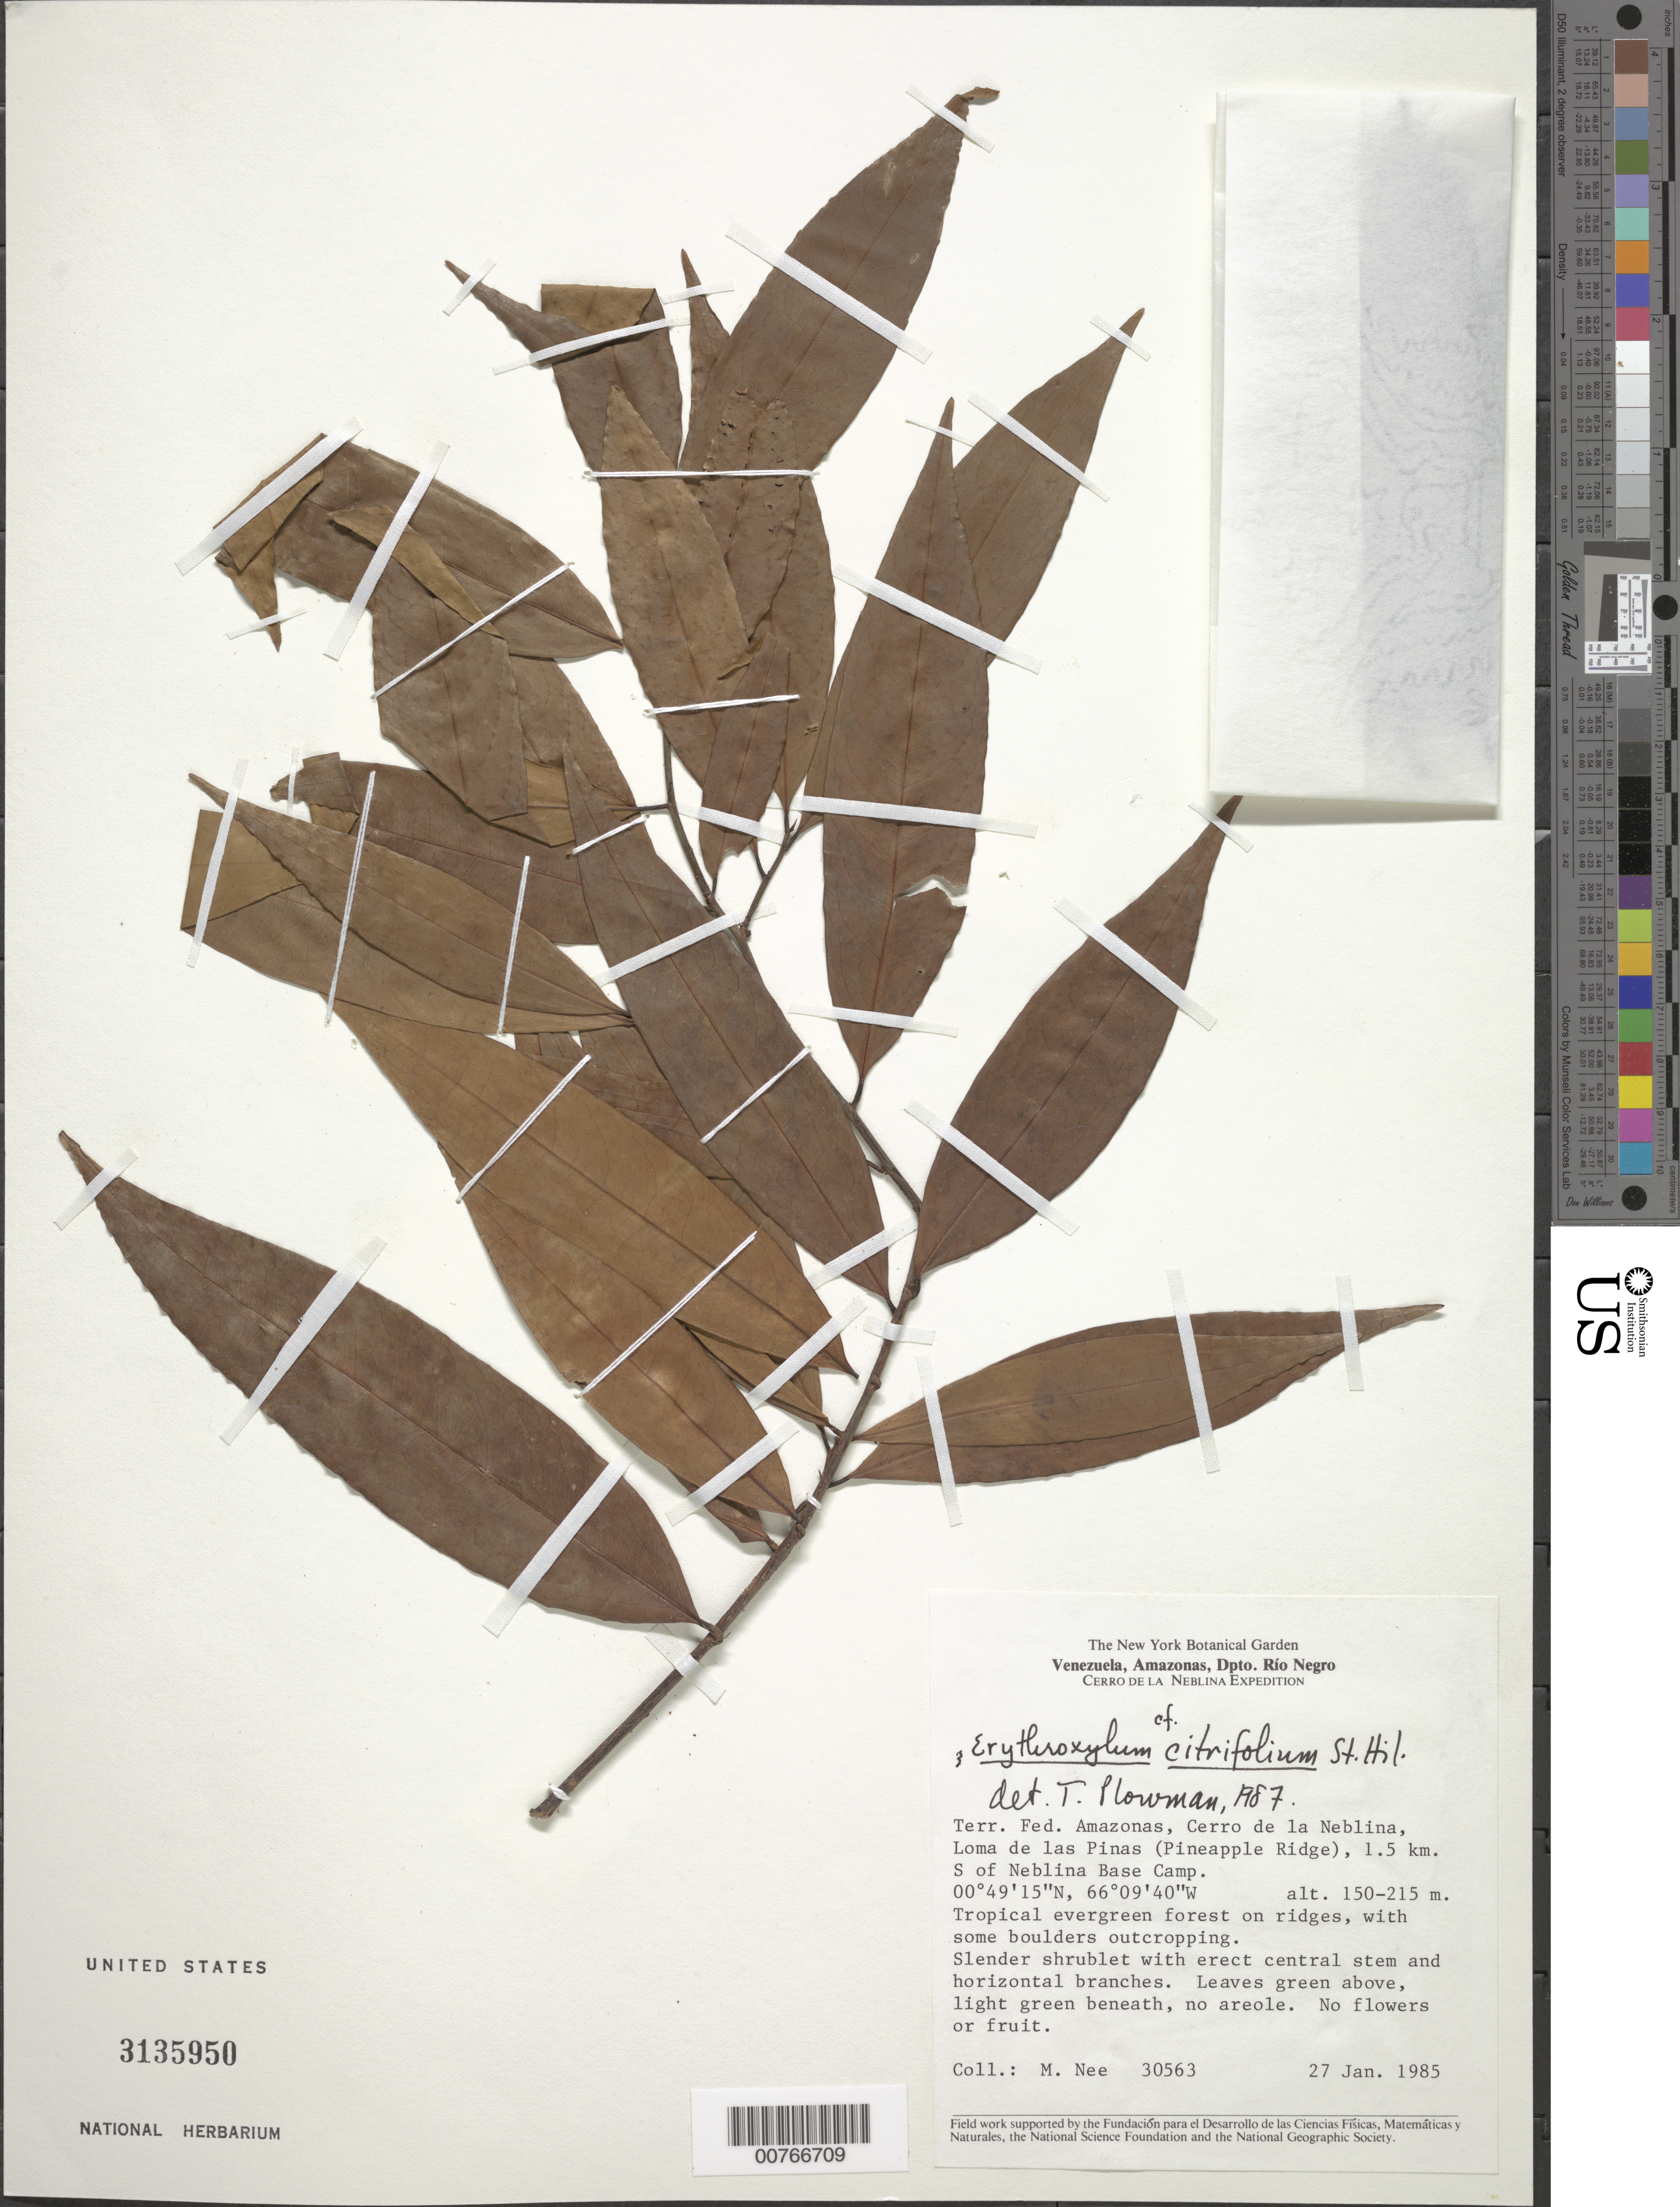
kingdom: Plantae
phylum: Tracheophyta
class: Magnoliopsida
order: Malpighiales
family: Erythroxylaceae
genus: Erythroxylum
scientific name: Erythroxylum citrifolium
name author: A. St.-Hil.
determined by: Plowman, Timothy C.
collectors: M. Nee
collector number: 30563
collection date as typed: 27-Jan-85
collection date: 1985-01-27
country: Venezuela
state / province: Amazonas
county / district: Río Negro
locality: Cerro de la Neblina, Loma de las Pinas (Pineapple Ridge), 1.5 km S of Neblina Base Camp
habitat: Tropical evergreen forest on ridges, with some boulders outcropping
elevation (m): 150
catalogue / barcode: US 3135950